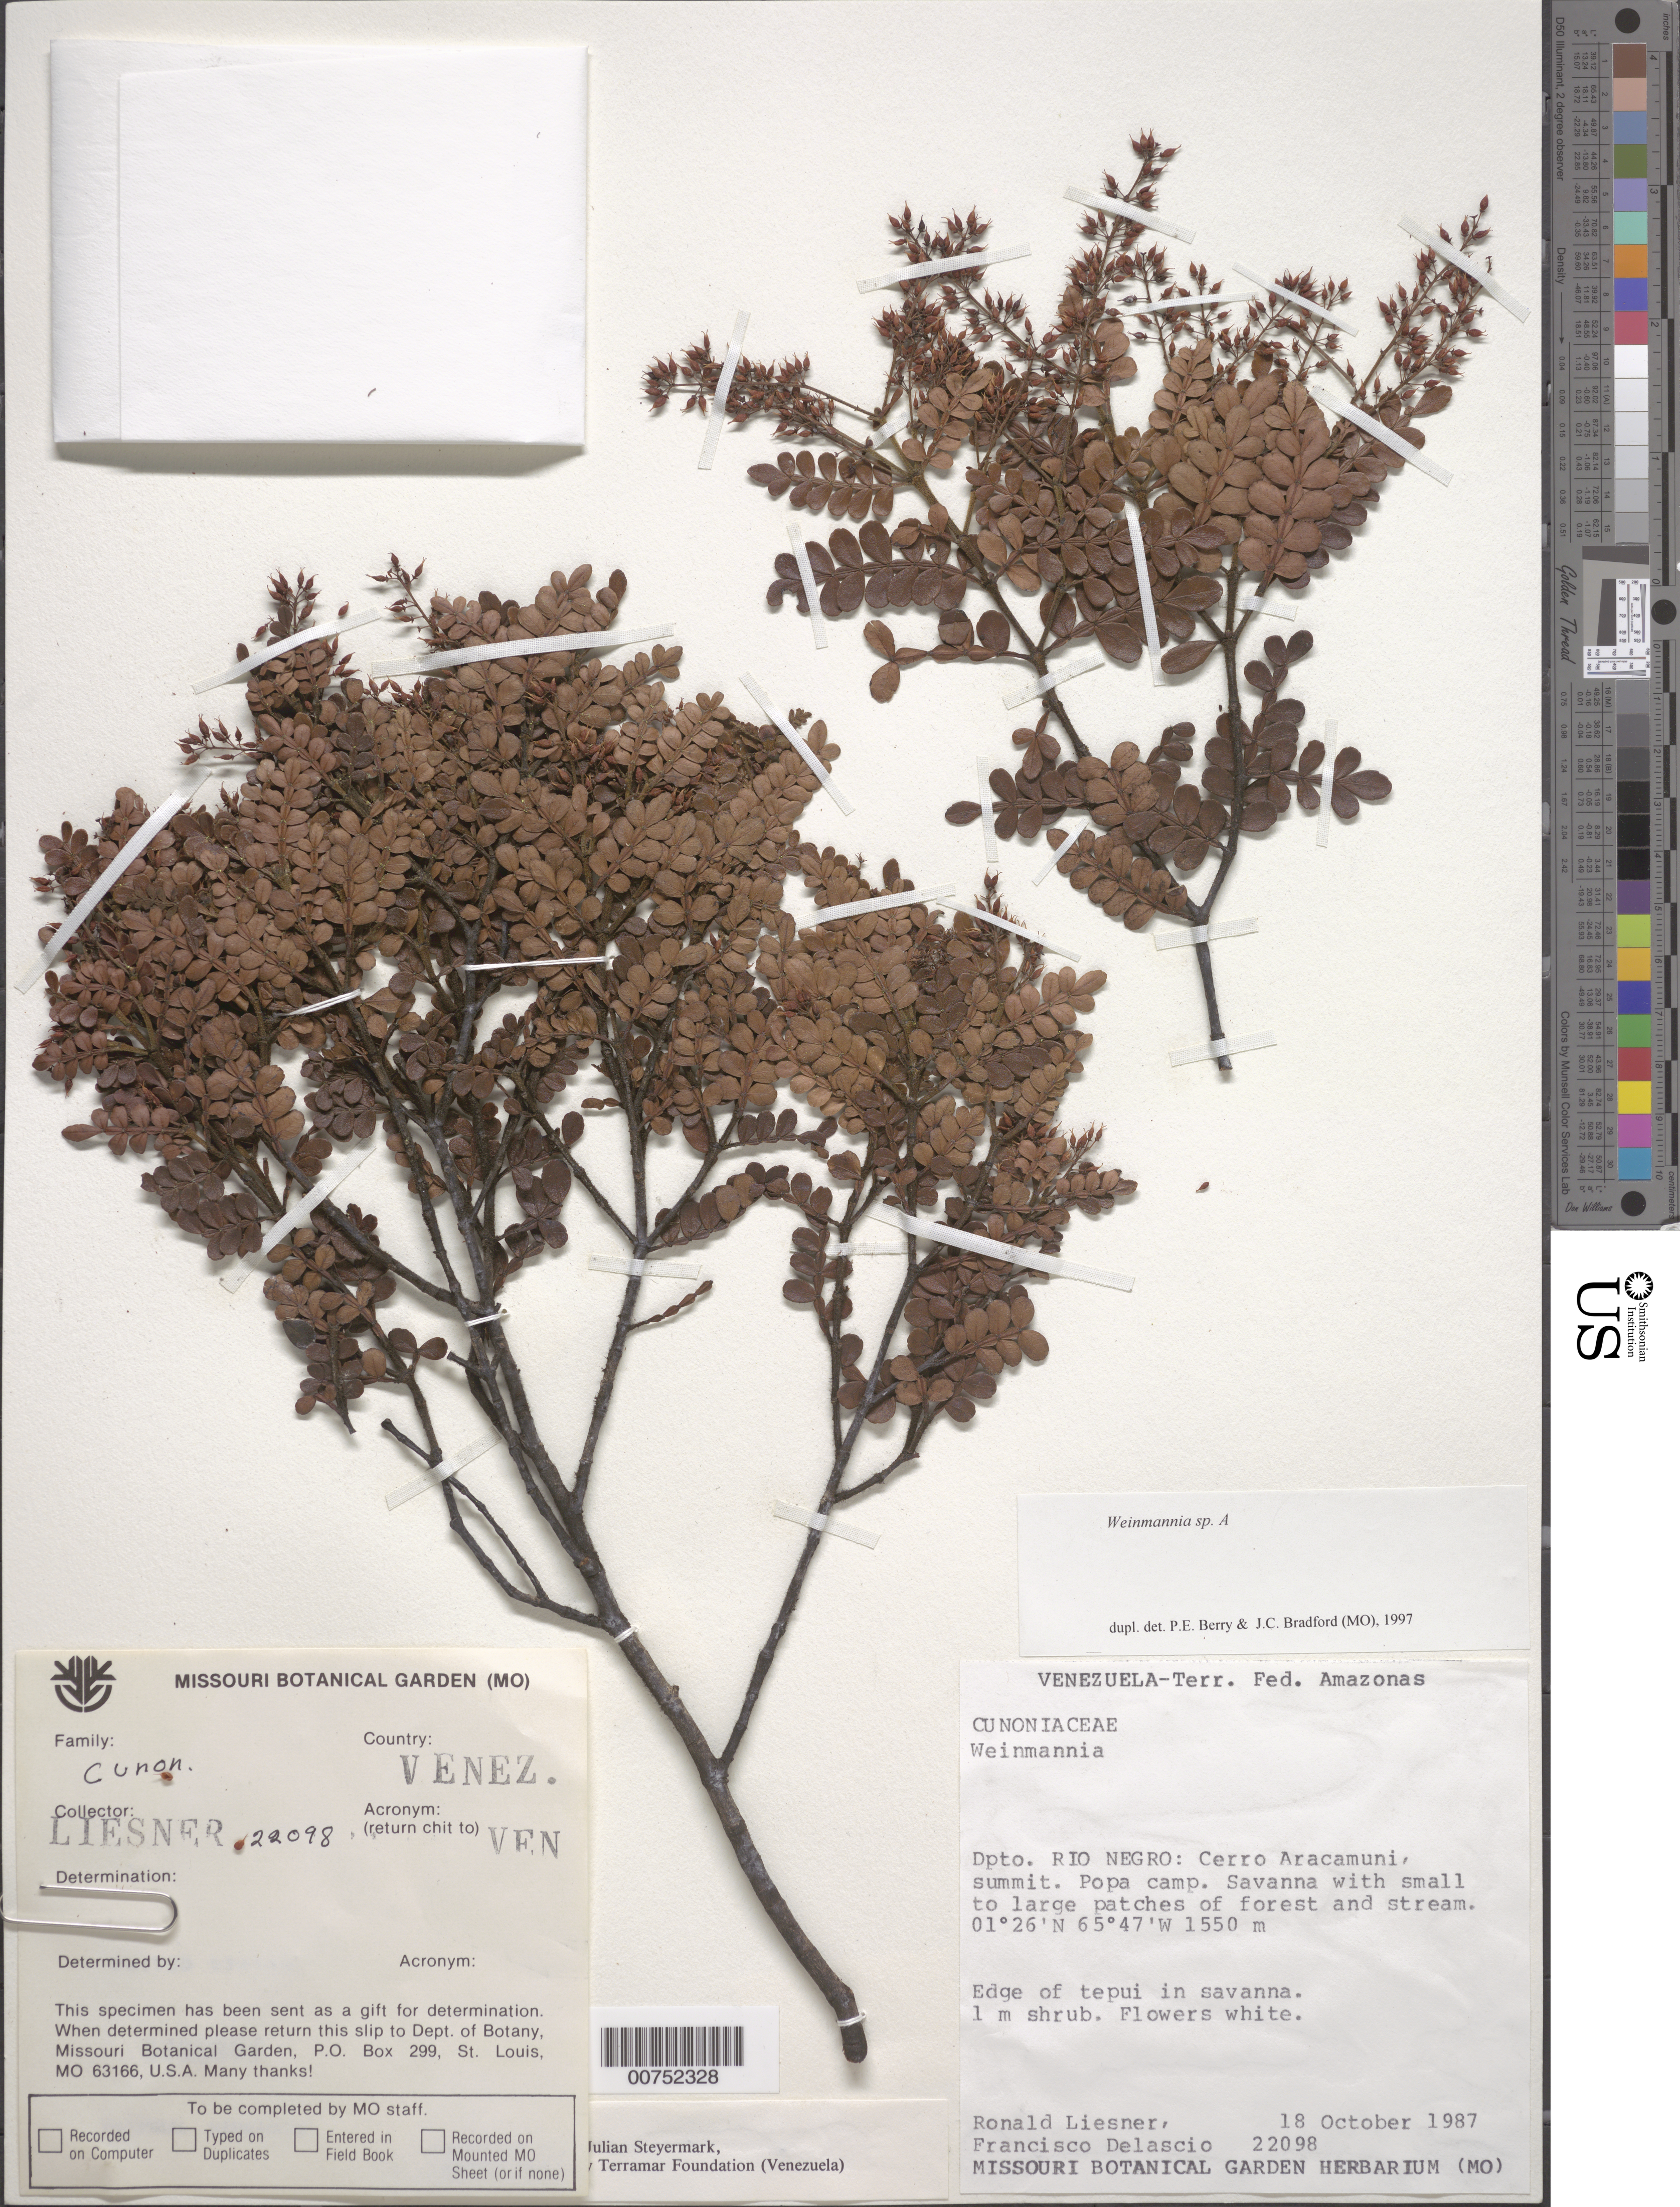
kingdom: Plantae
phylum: Tracheophyta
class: Magnoliopsida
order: Oxalidales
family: Cunoniaceae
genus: Weinmannia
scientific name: Weinmannia sp.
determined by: Berry, P. E.; Bradford, J. C.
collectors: R. L. Liesner & F. Delascio C.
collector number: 22098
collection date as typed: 18-Oct-87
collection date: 1987-10-18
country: Venezuela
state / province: Amazonas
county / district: Río Negro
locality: Cerro Aracamuni, Popa camp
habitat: Savanna with small to large patches of forest & stream. Edge of tepui in savanna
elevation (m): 1550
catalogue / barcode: US 3208084